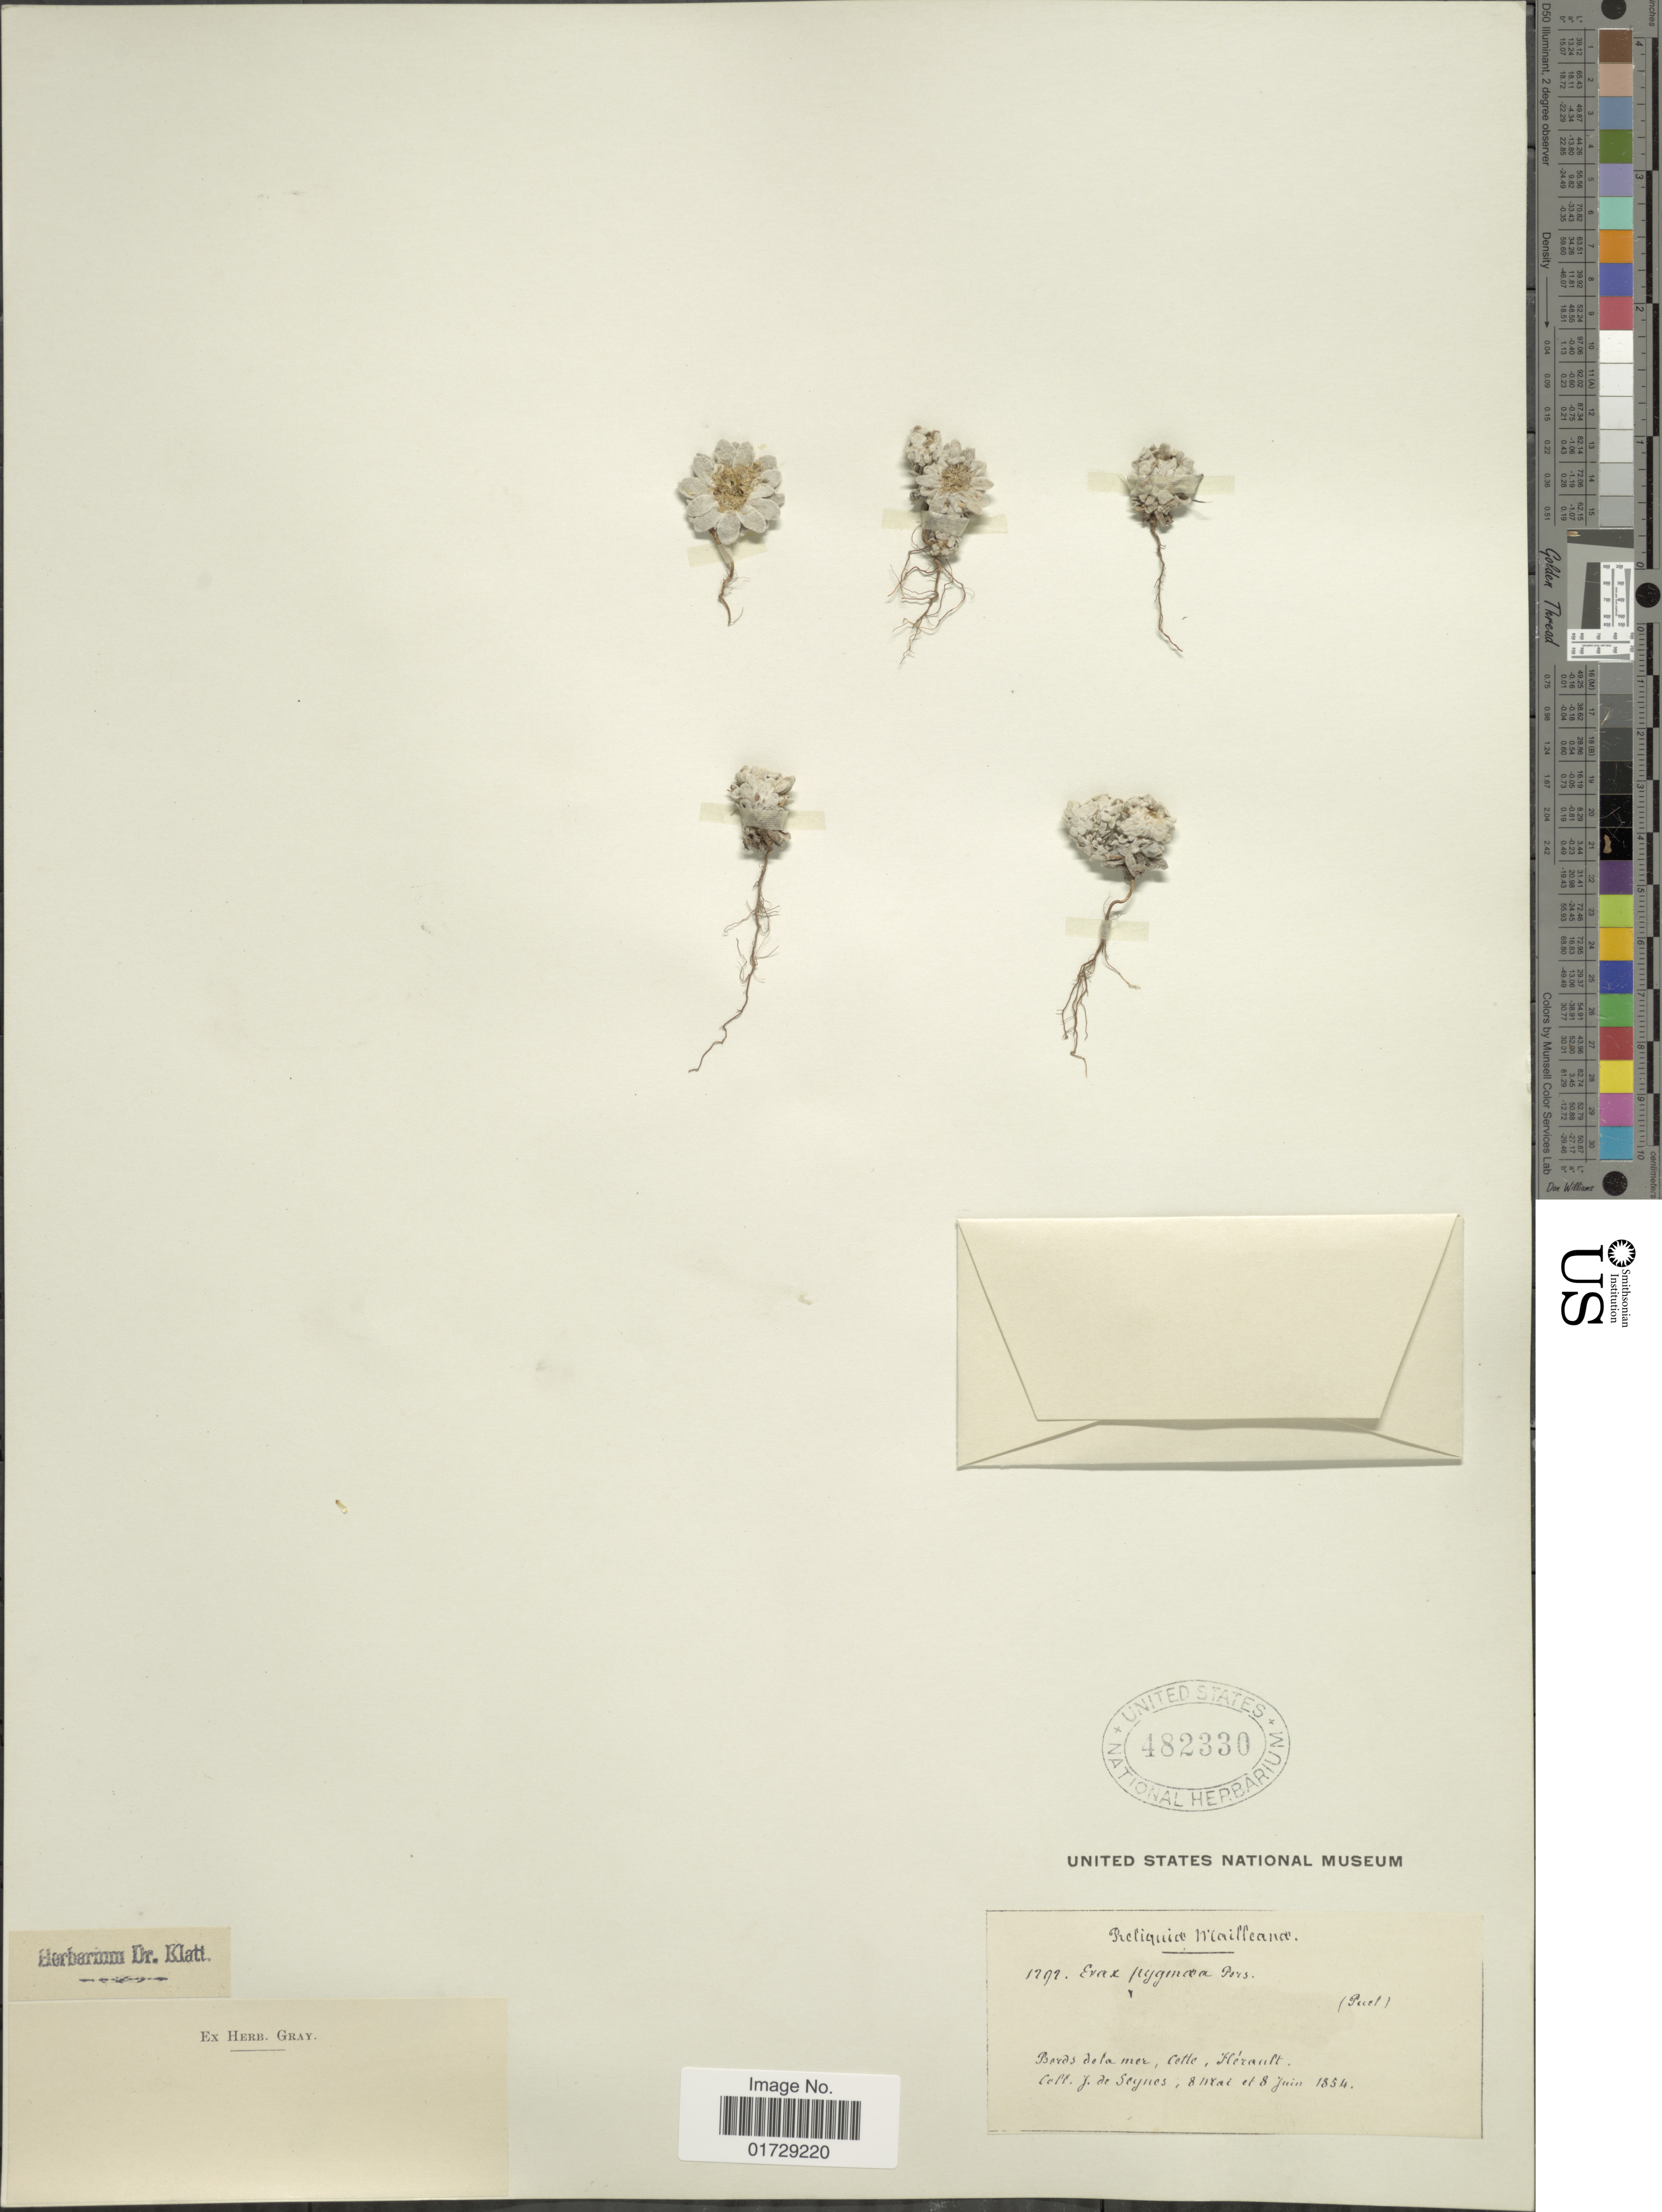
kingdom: Plantae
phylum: Tracheophyta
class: Magnoliopsida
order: Asterales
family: Asteraceae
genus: Evax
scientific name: Evax pygmaea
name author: (L.) Brot.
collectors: J. Seynos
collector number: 1292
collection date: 1854-05-08/1854-06-08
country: France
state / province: Occitanie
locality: Berds dela mer, Cotte, Herault, maillaeane [interpreted]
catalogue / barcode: US 482330